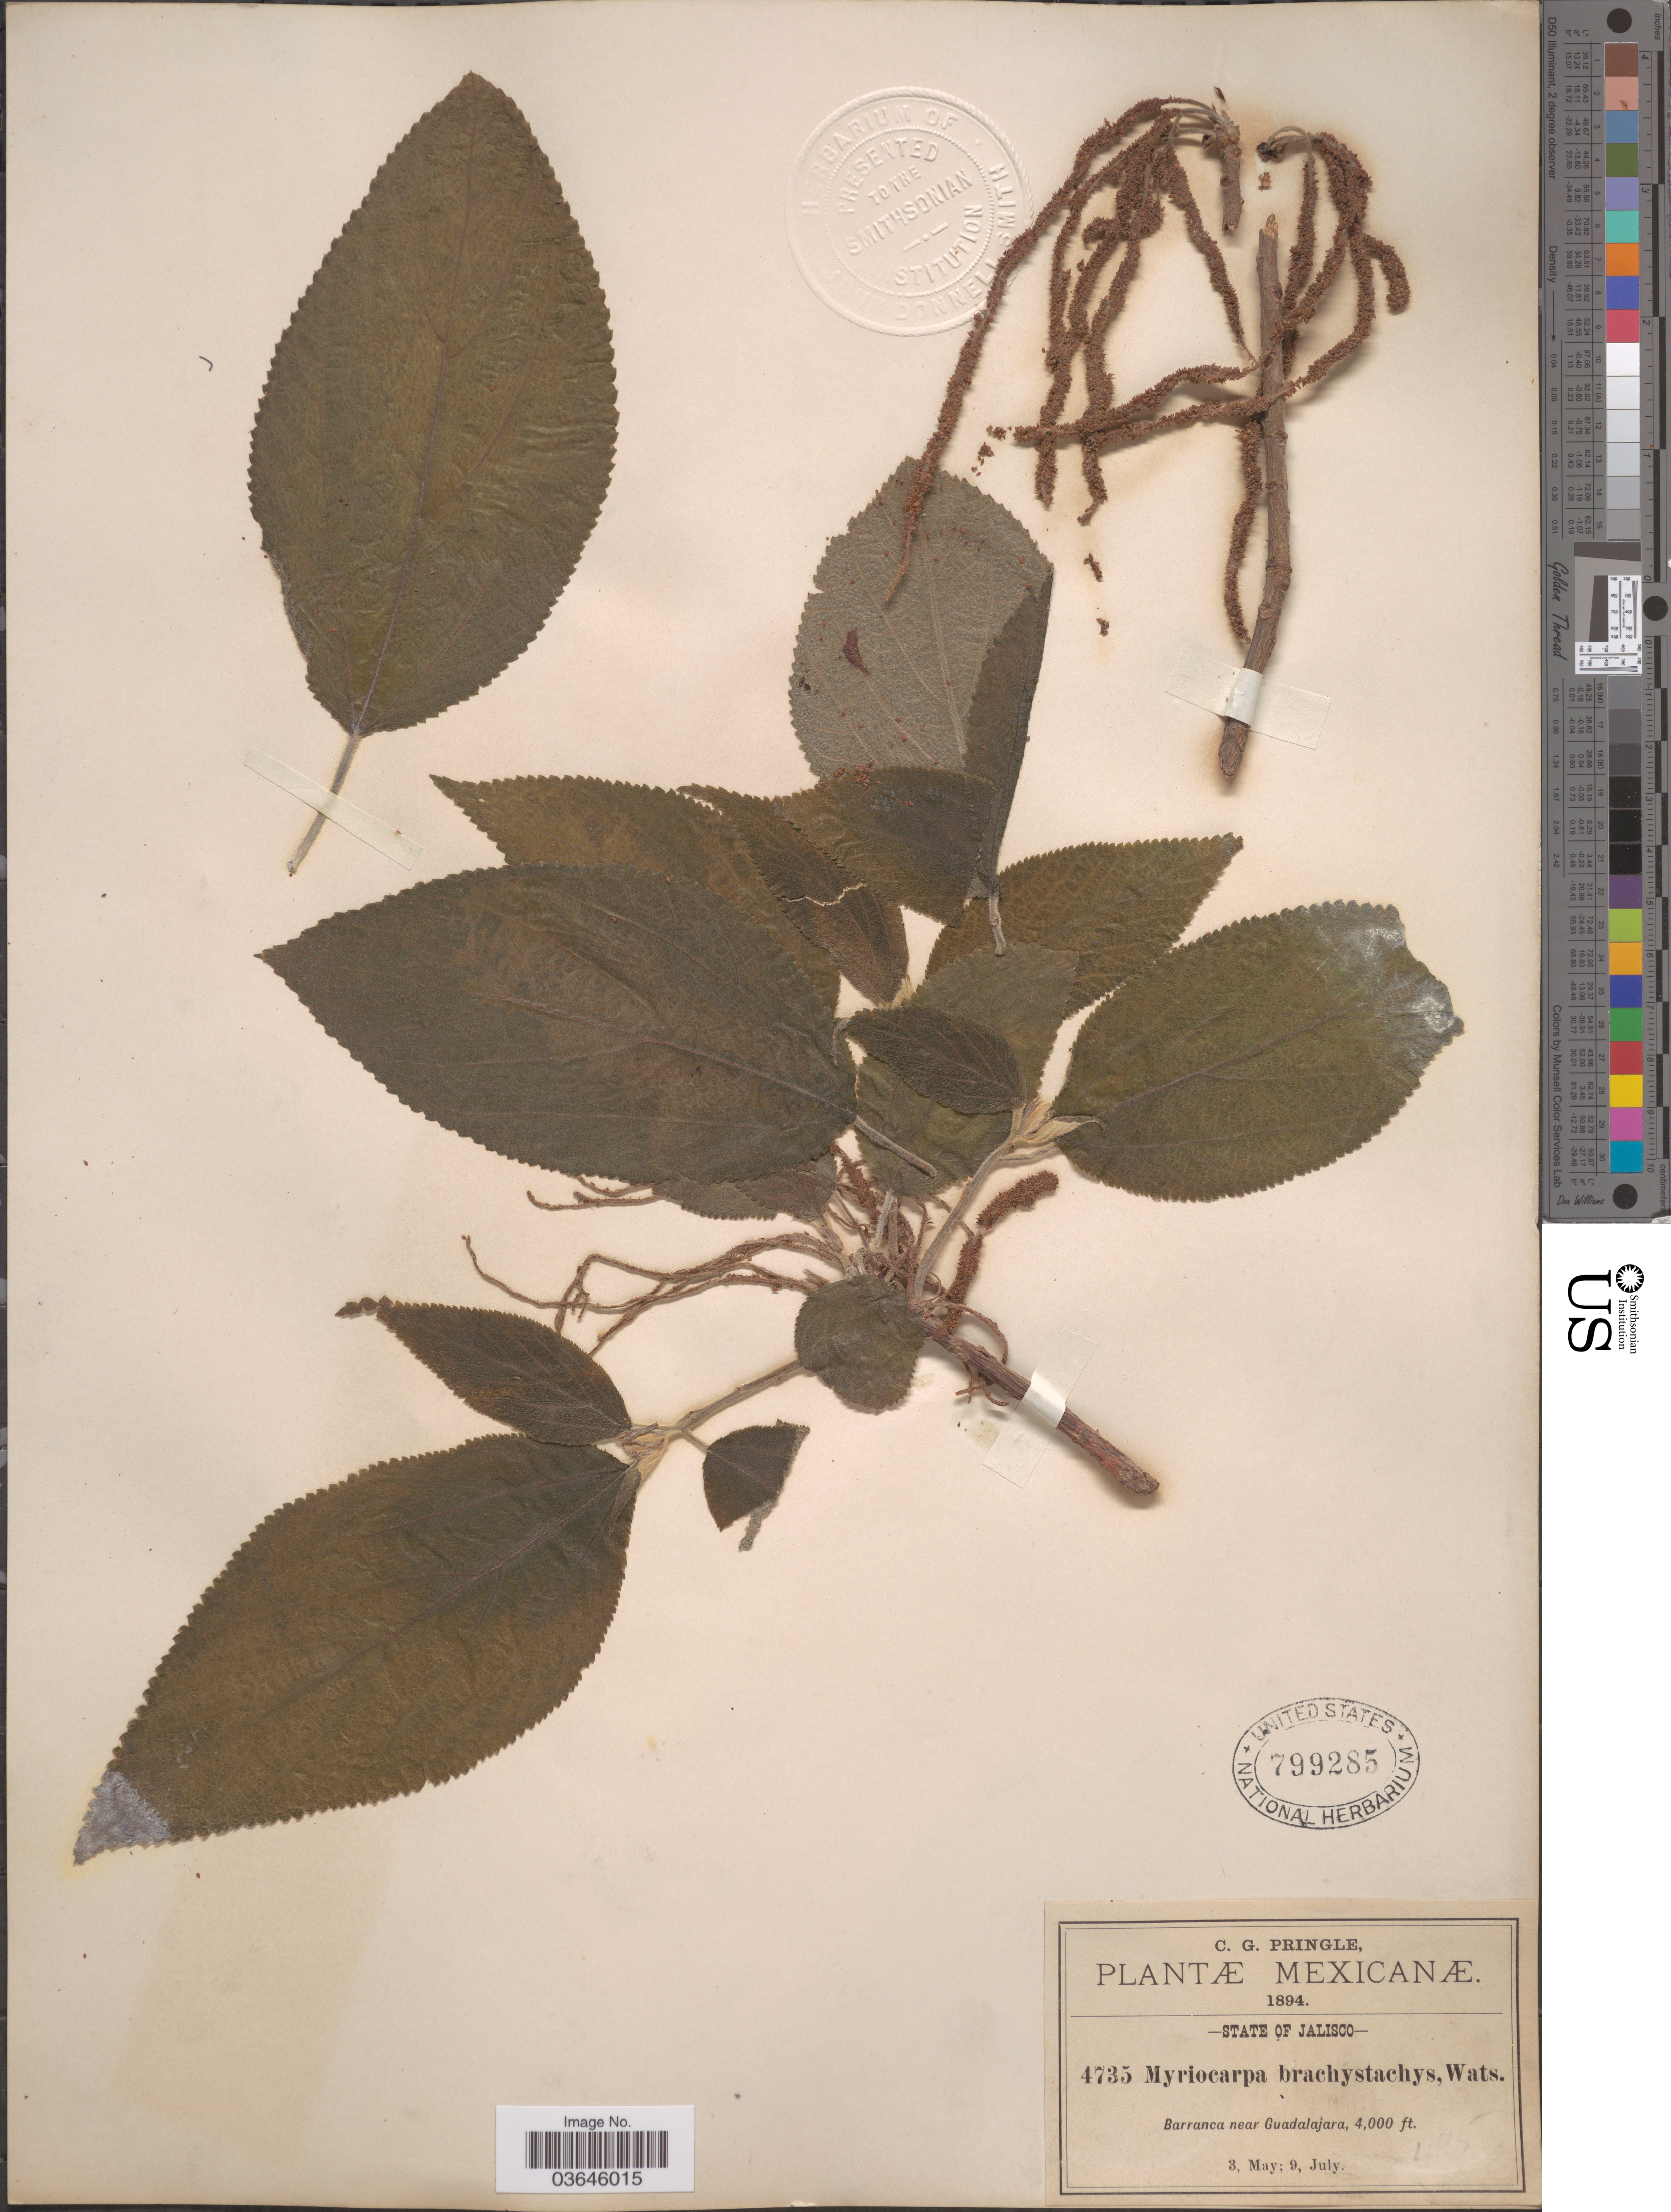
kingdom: Plantae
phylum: Tracheophyta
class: Magnoliopsida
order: Rosales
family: Urticaceae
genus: Myriocarpa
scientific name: Myriocarpa brachystachys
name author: S. Watson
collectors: C. G. Pringle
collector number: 4735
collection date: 1894-05-03/1894-07-09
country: Mexico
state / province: Jalisco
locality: Barranca near Guadalajara.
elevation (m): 1219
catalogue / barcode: US 799285